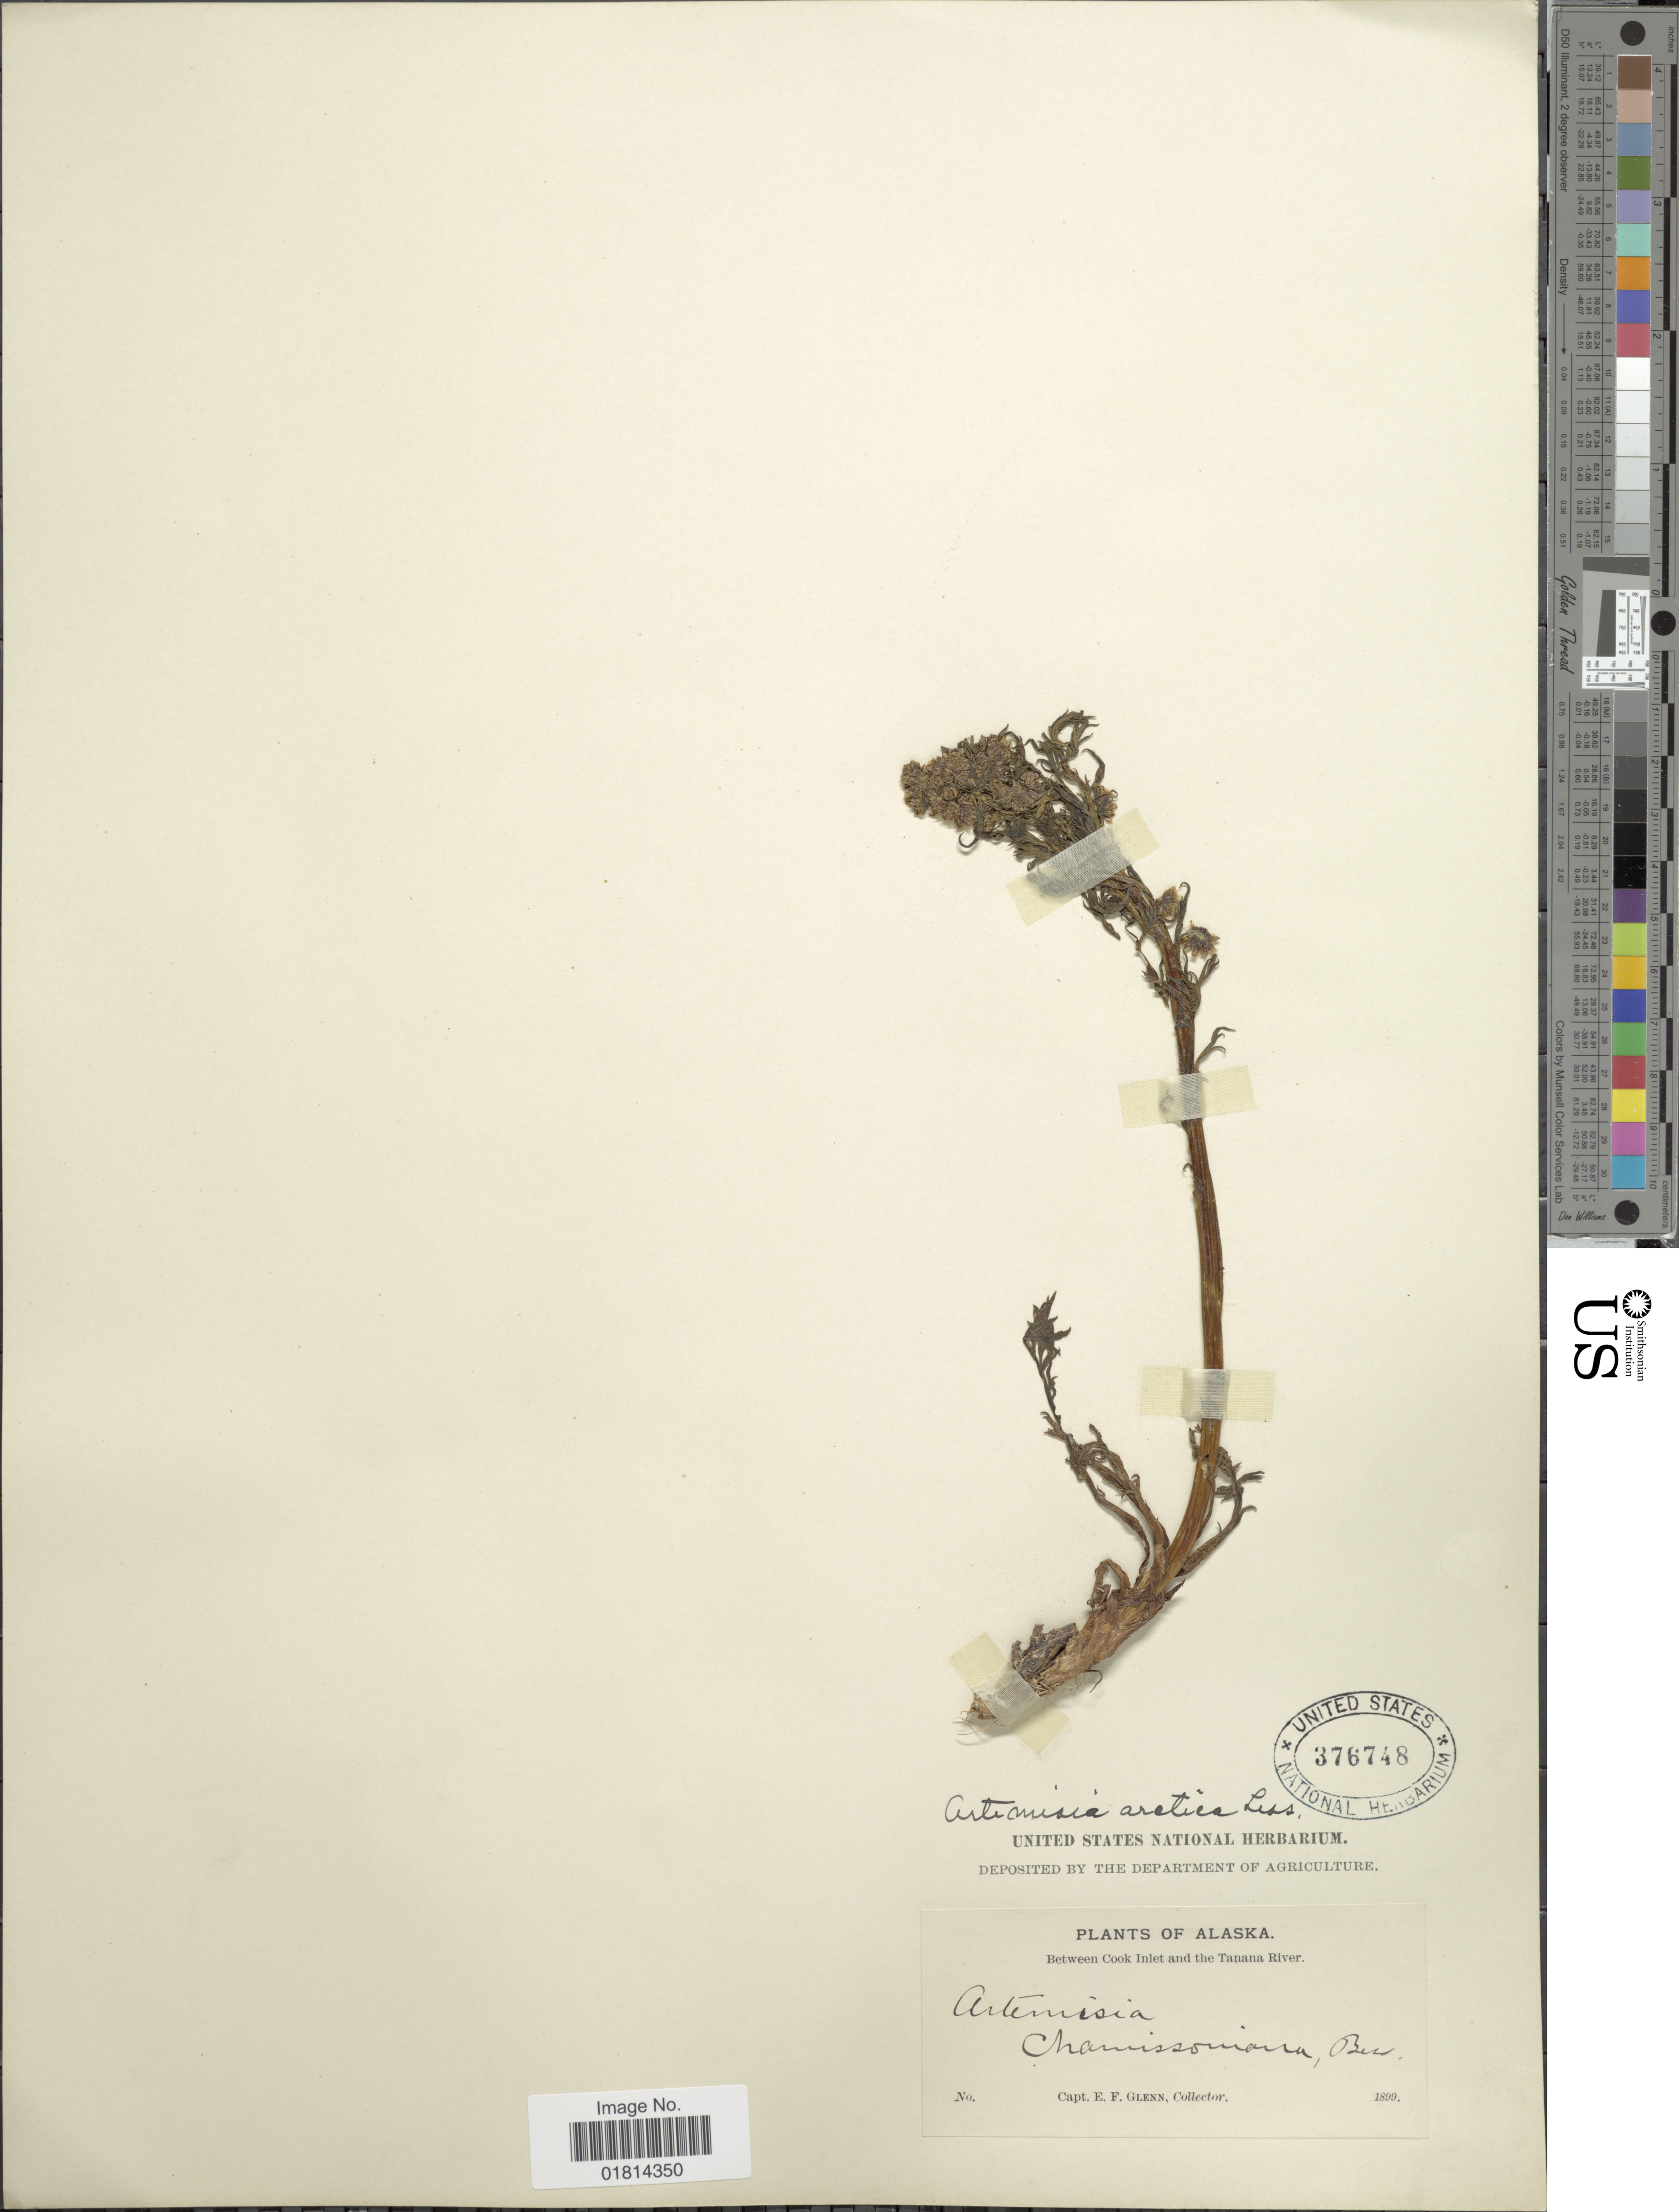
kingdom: Plantae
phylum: Tracheophyta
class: Magnoliopsida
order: Asterales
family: Asteraceae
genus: Artemisia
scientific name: Artemisia arctica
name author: Less.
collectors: E. Glenn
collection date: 1899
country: United States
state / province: Alaska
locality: Between Cook Inlet and the Tanana River.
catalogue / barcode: US 376748